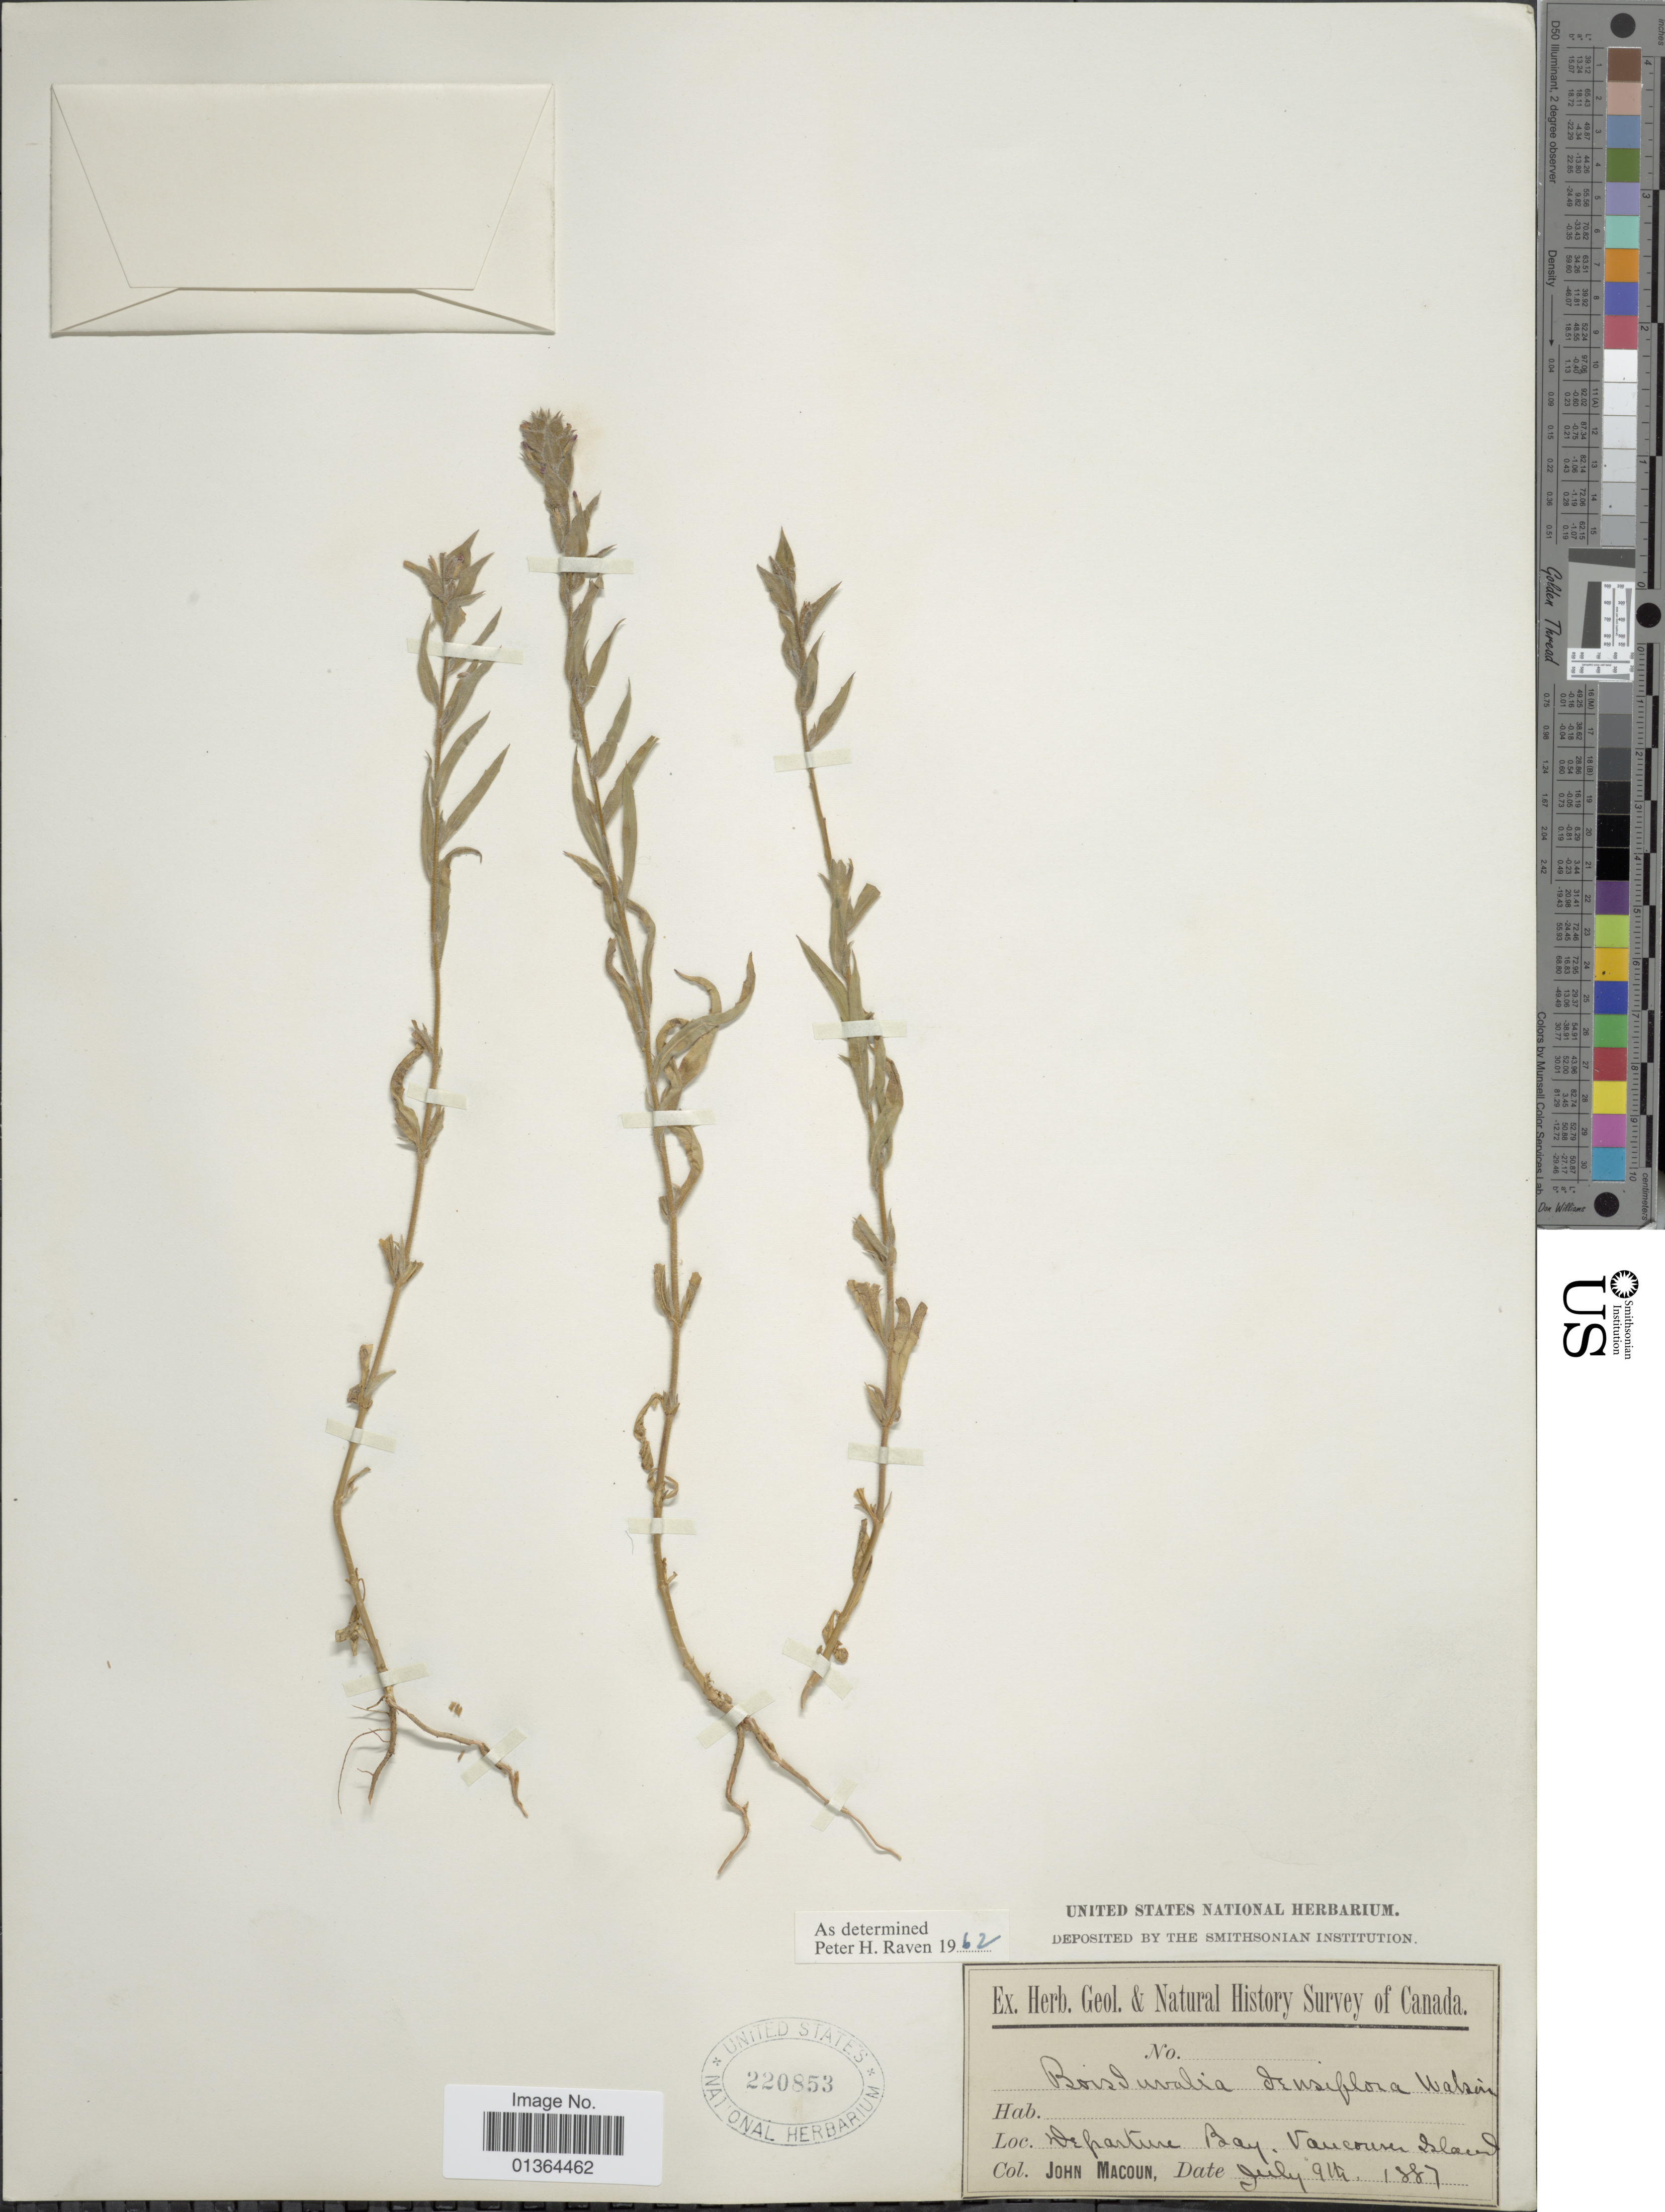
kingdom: Plantae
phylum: Tracheophyta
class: Magnoliopsida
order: Myrtales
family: Onagraceae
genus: Epilobium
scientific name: Epilobium densiflorum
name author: (Lindl.) Hoch & P.H. Raven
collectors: J. Macoun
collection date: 1887-07-09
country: Canada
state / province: British Columbia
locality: Departure Bay, Vancouver Island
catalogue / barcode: US 220853